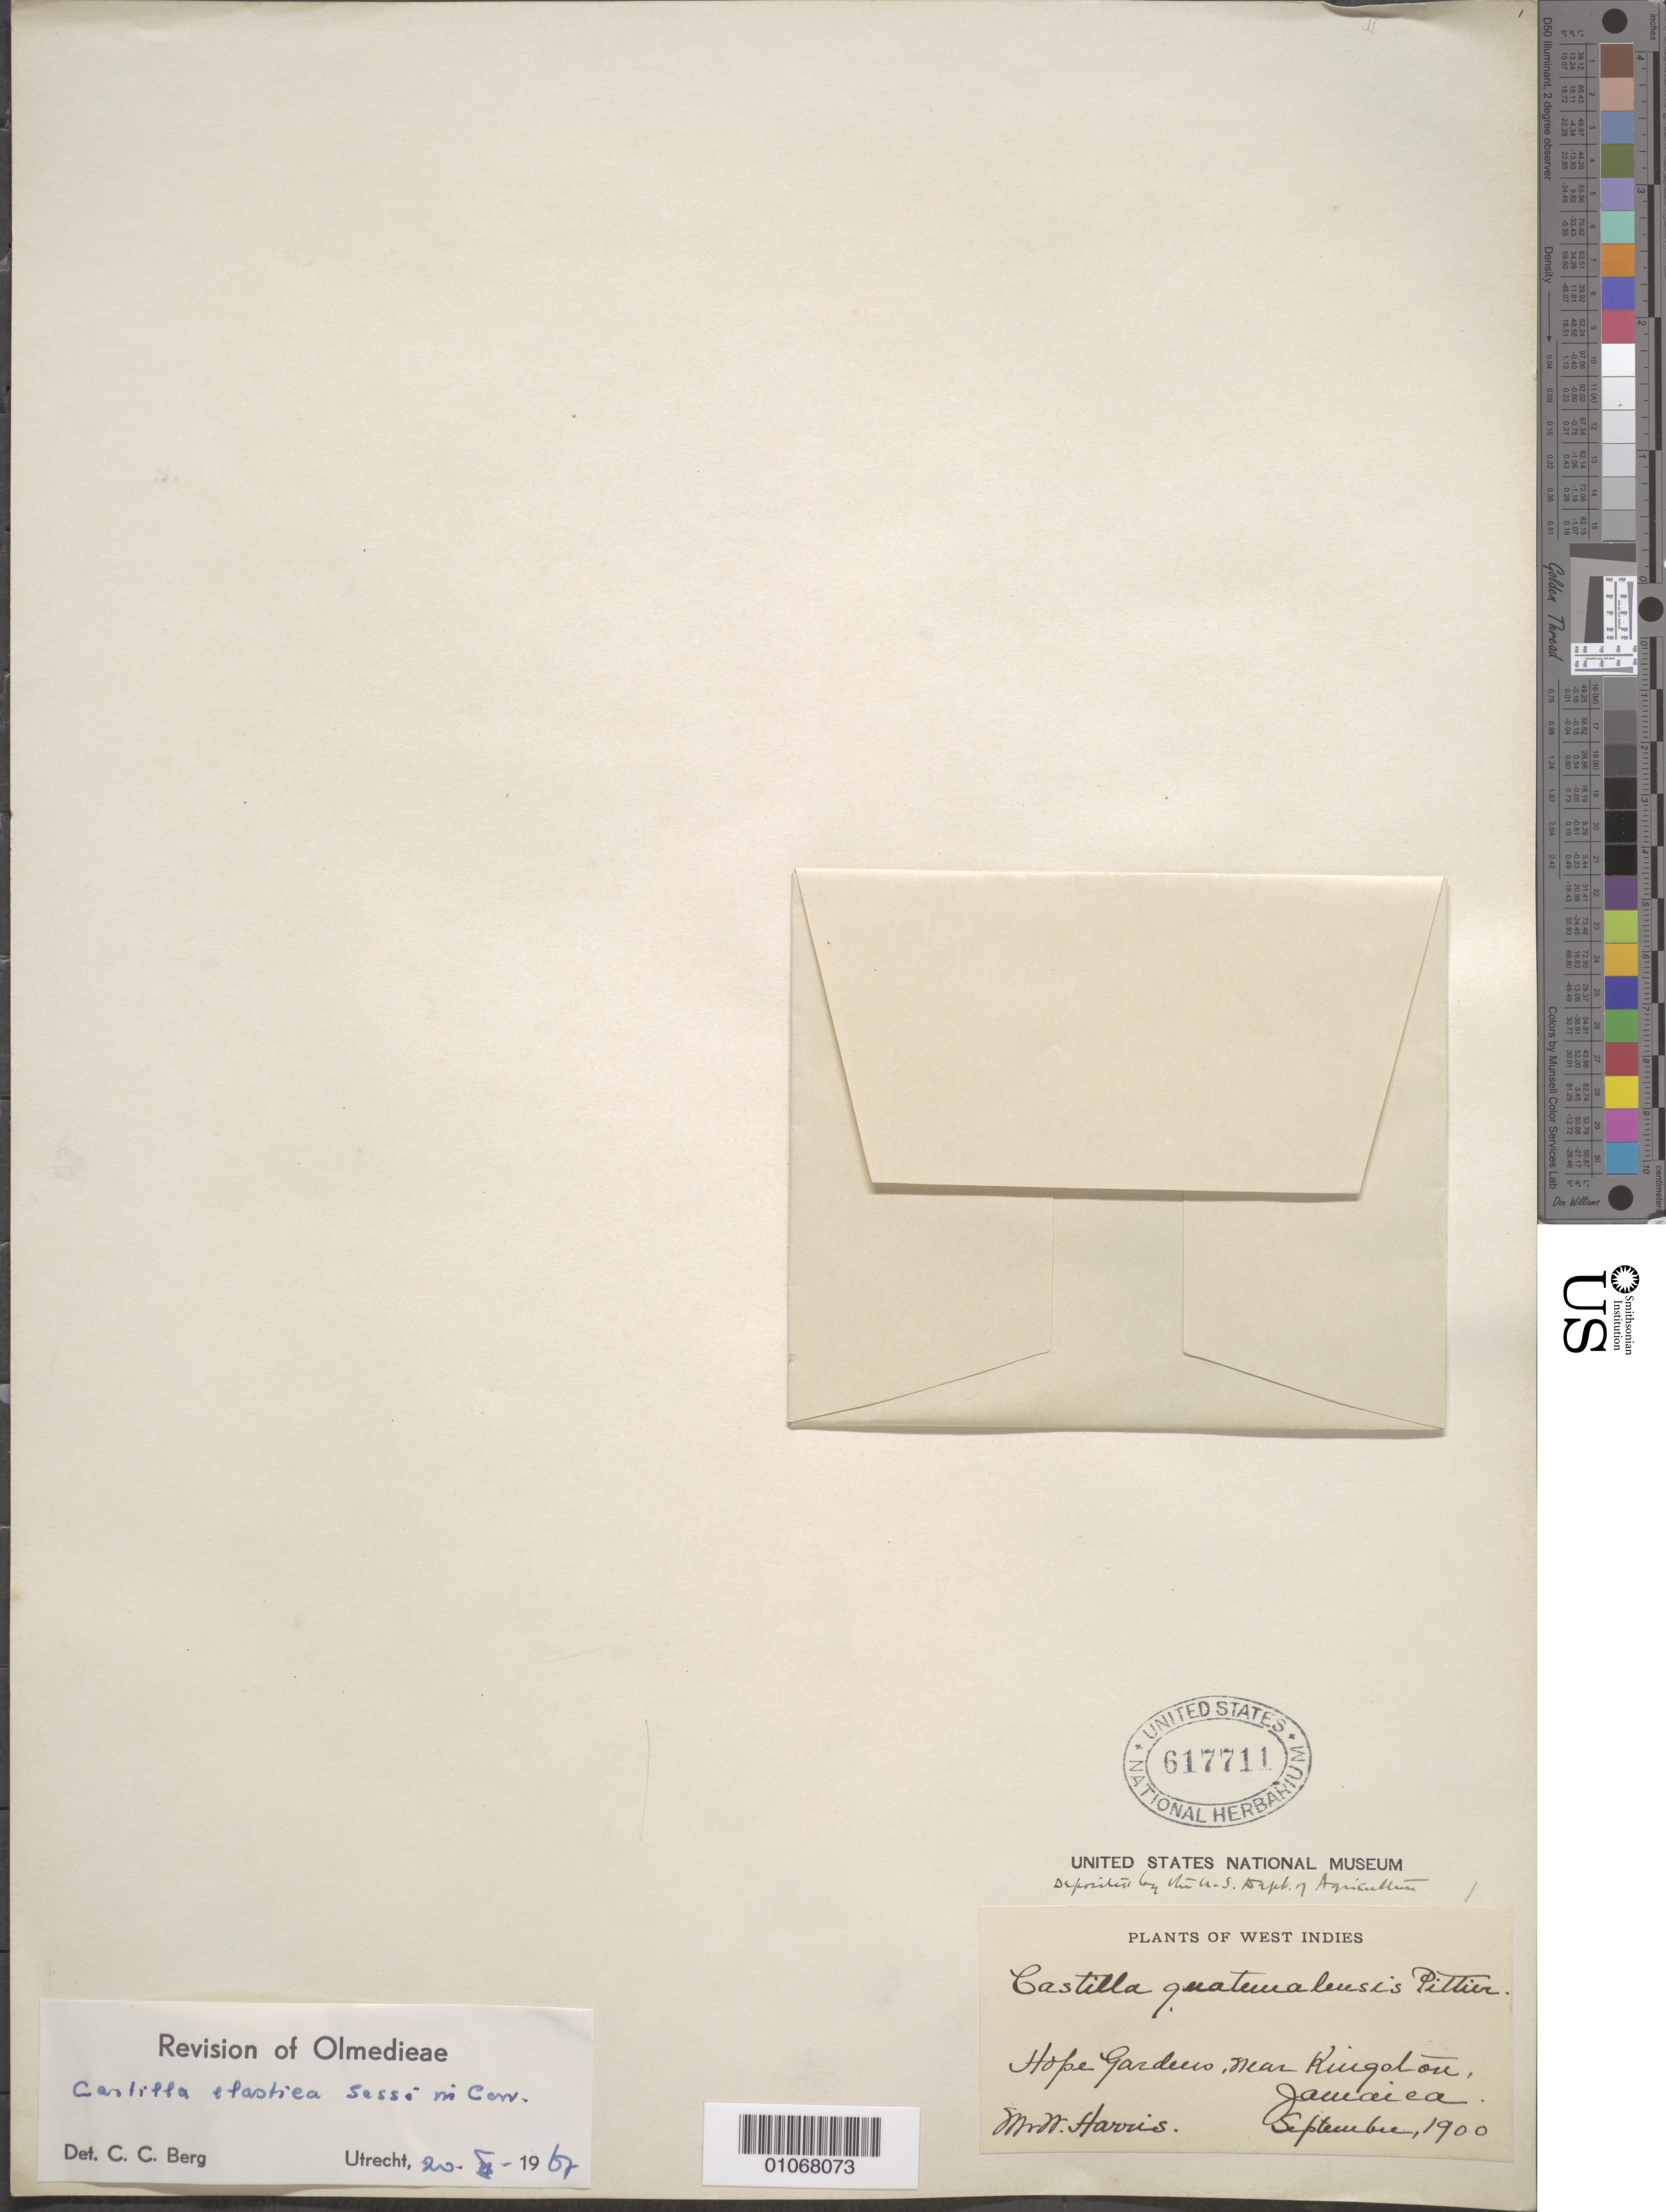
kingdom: Plantae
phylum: Tracheophyta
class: Magnoliopsida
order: Rosales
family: Moraceae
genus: Castilla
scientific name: Castilla elastica subsp. elastica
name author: Sessé ex Cerv.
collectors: W. Harris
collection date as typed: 01 Sep 1900 to 31 Sep 1900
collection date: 1900-09-01/1900-09-30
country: Jamaica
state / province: Kingston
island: Jamaica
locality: Hope Gardens, near Kingston.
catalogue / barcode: US 617711